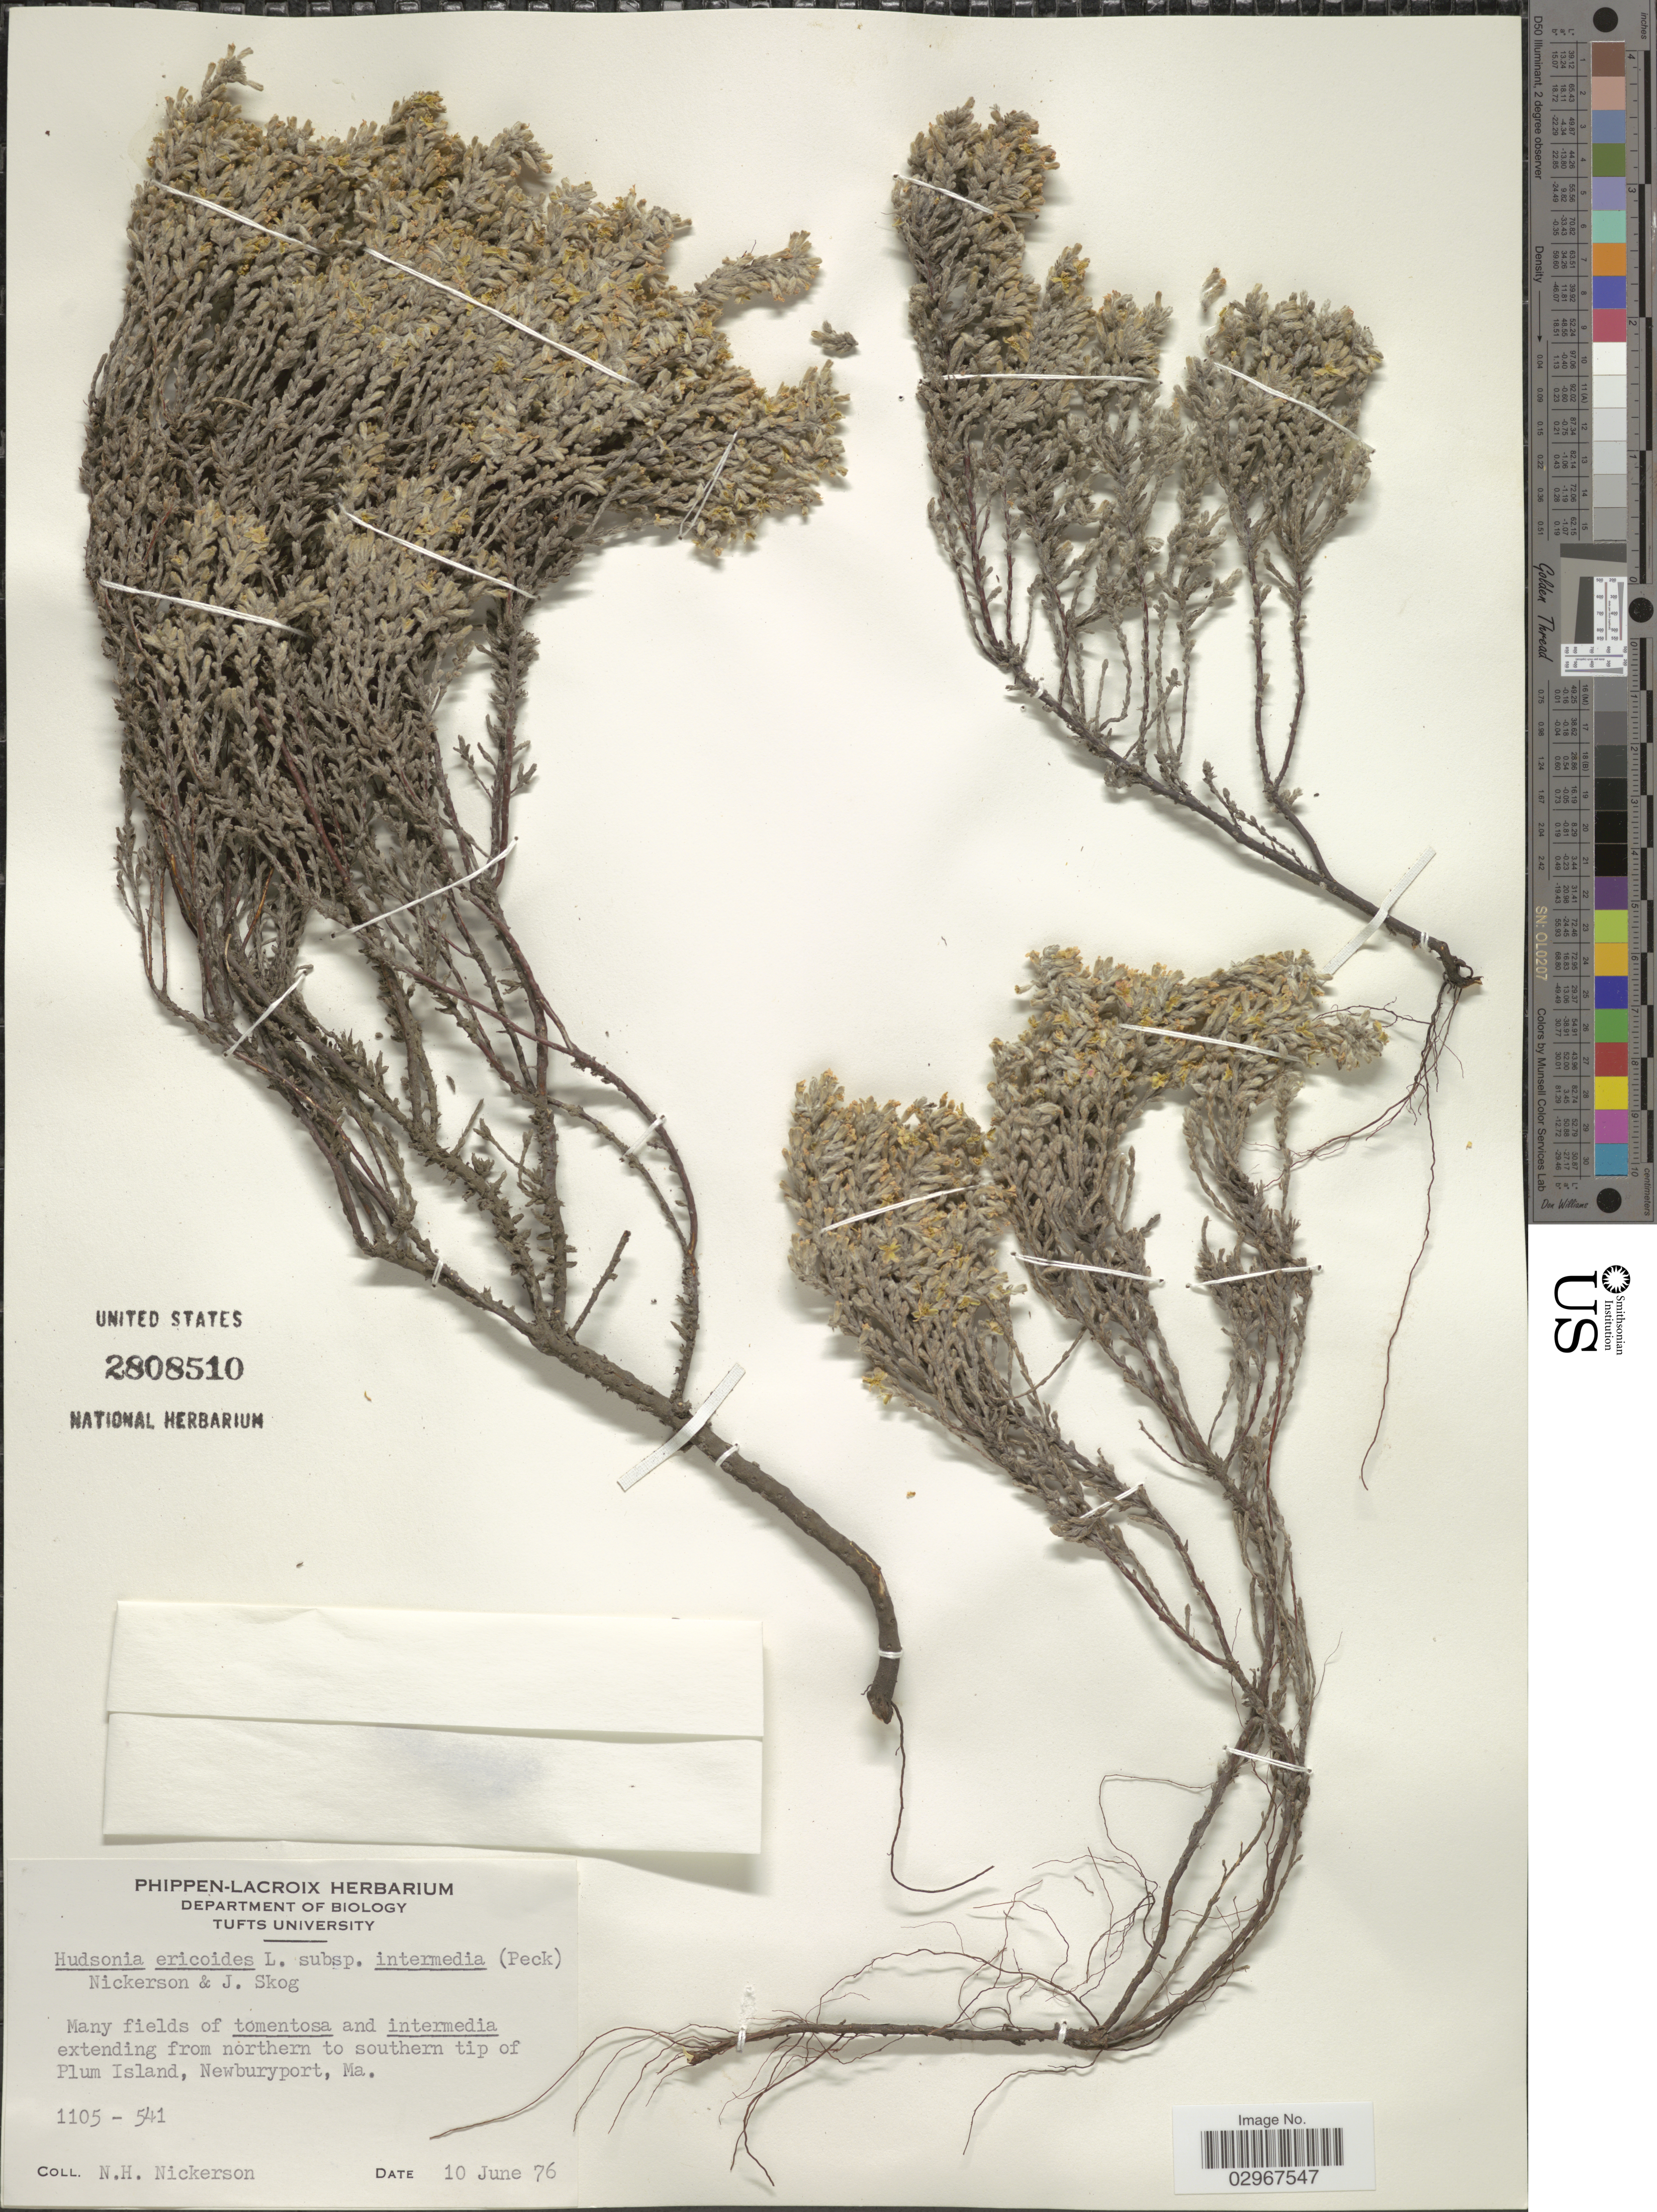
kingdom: Plantae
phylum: Tracheophyta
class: Magnoliopsida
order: Malvales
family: Cistaceae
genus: Hudsonia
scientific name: Hudsonia ericoides subsp. intermedia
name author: (Peck) N.H. Nick. & J.E. Skog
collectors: N. Nickerson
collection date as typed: Transcribed d/m/y: 10/6/76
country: United States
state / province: Massachusetts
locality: Northern to southern tip of Plum Island, Newburyport, Ma.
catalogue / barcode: US 2808510